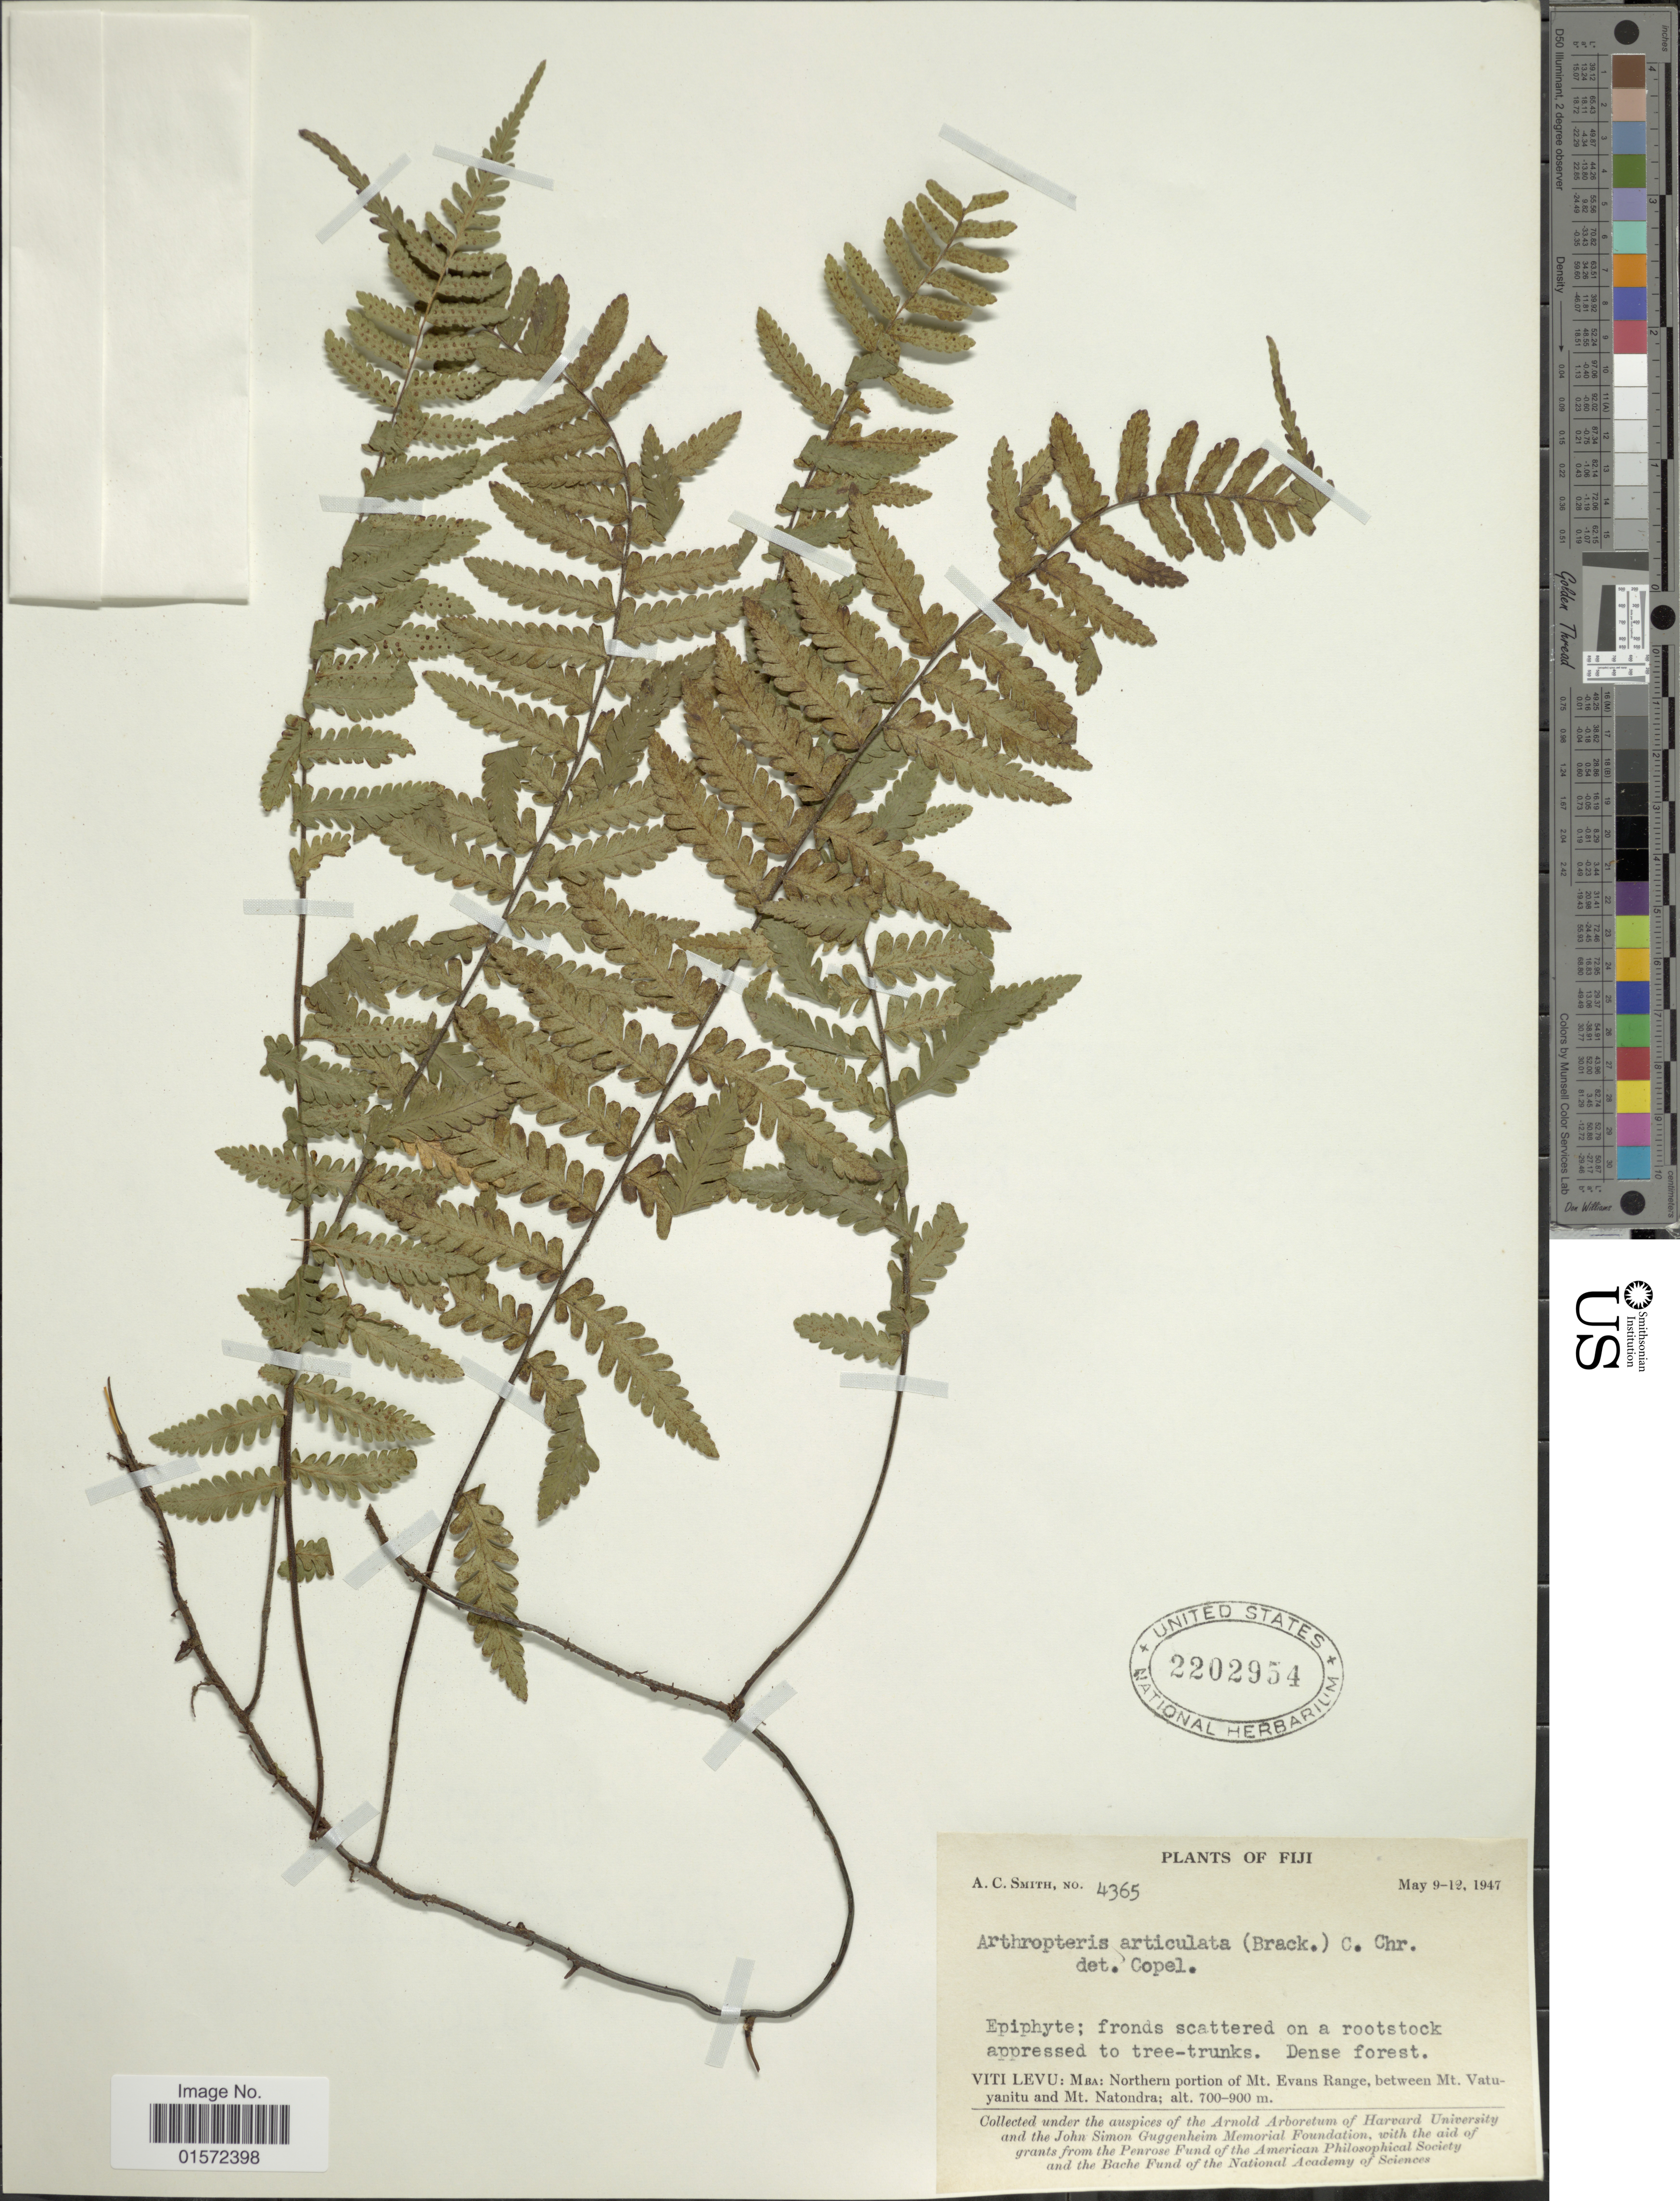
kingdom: Plantae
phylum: Tracheophyta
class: Polypodiopsida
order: Polypodiales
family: Tectariaceae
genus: Arthropteris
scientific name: Arthropteris articulata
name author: (Brack.) C. Chr.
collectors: A. C. Smith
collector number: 4365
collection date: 1947-05-09/1947-05-12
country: Fiji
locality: Viti Levu: Mba: northern Portion of Mt. Evans Range, between Mt. Vatuyanitu anfd Mt Natondra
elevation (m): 700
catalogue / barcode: US 2202954